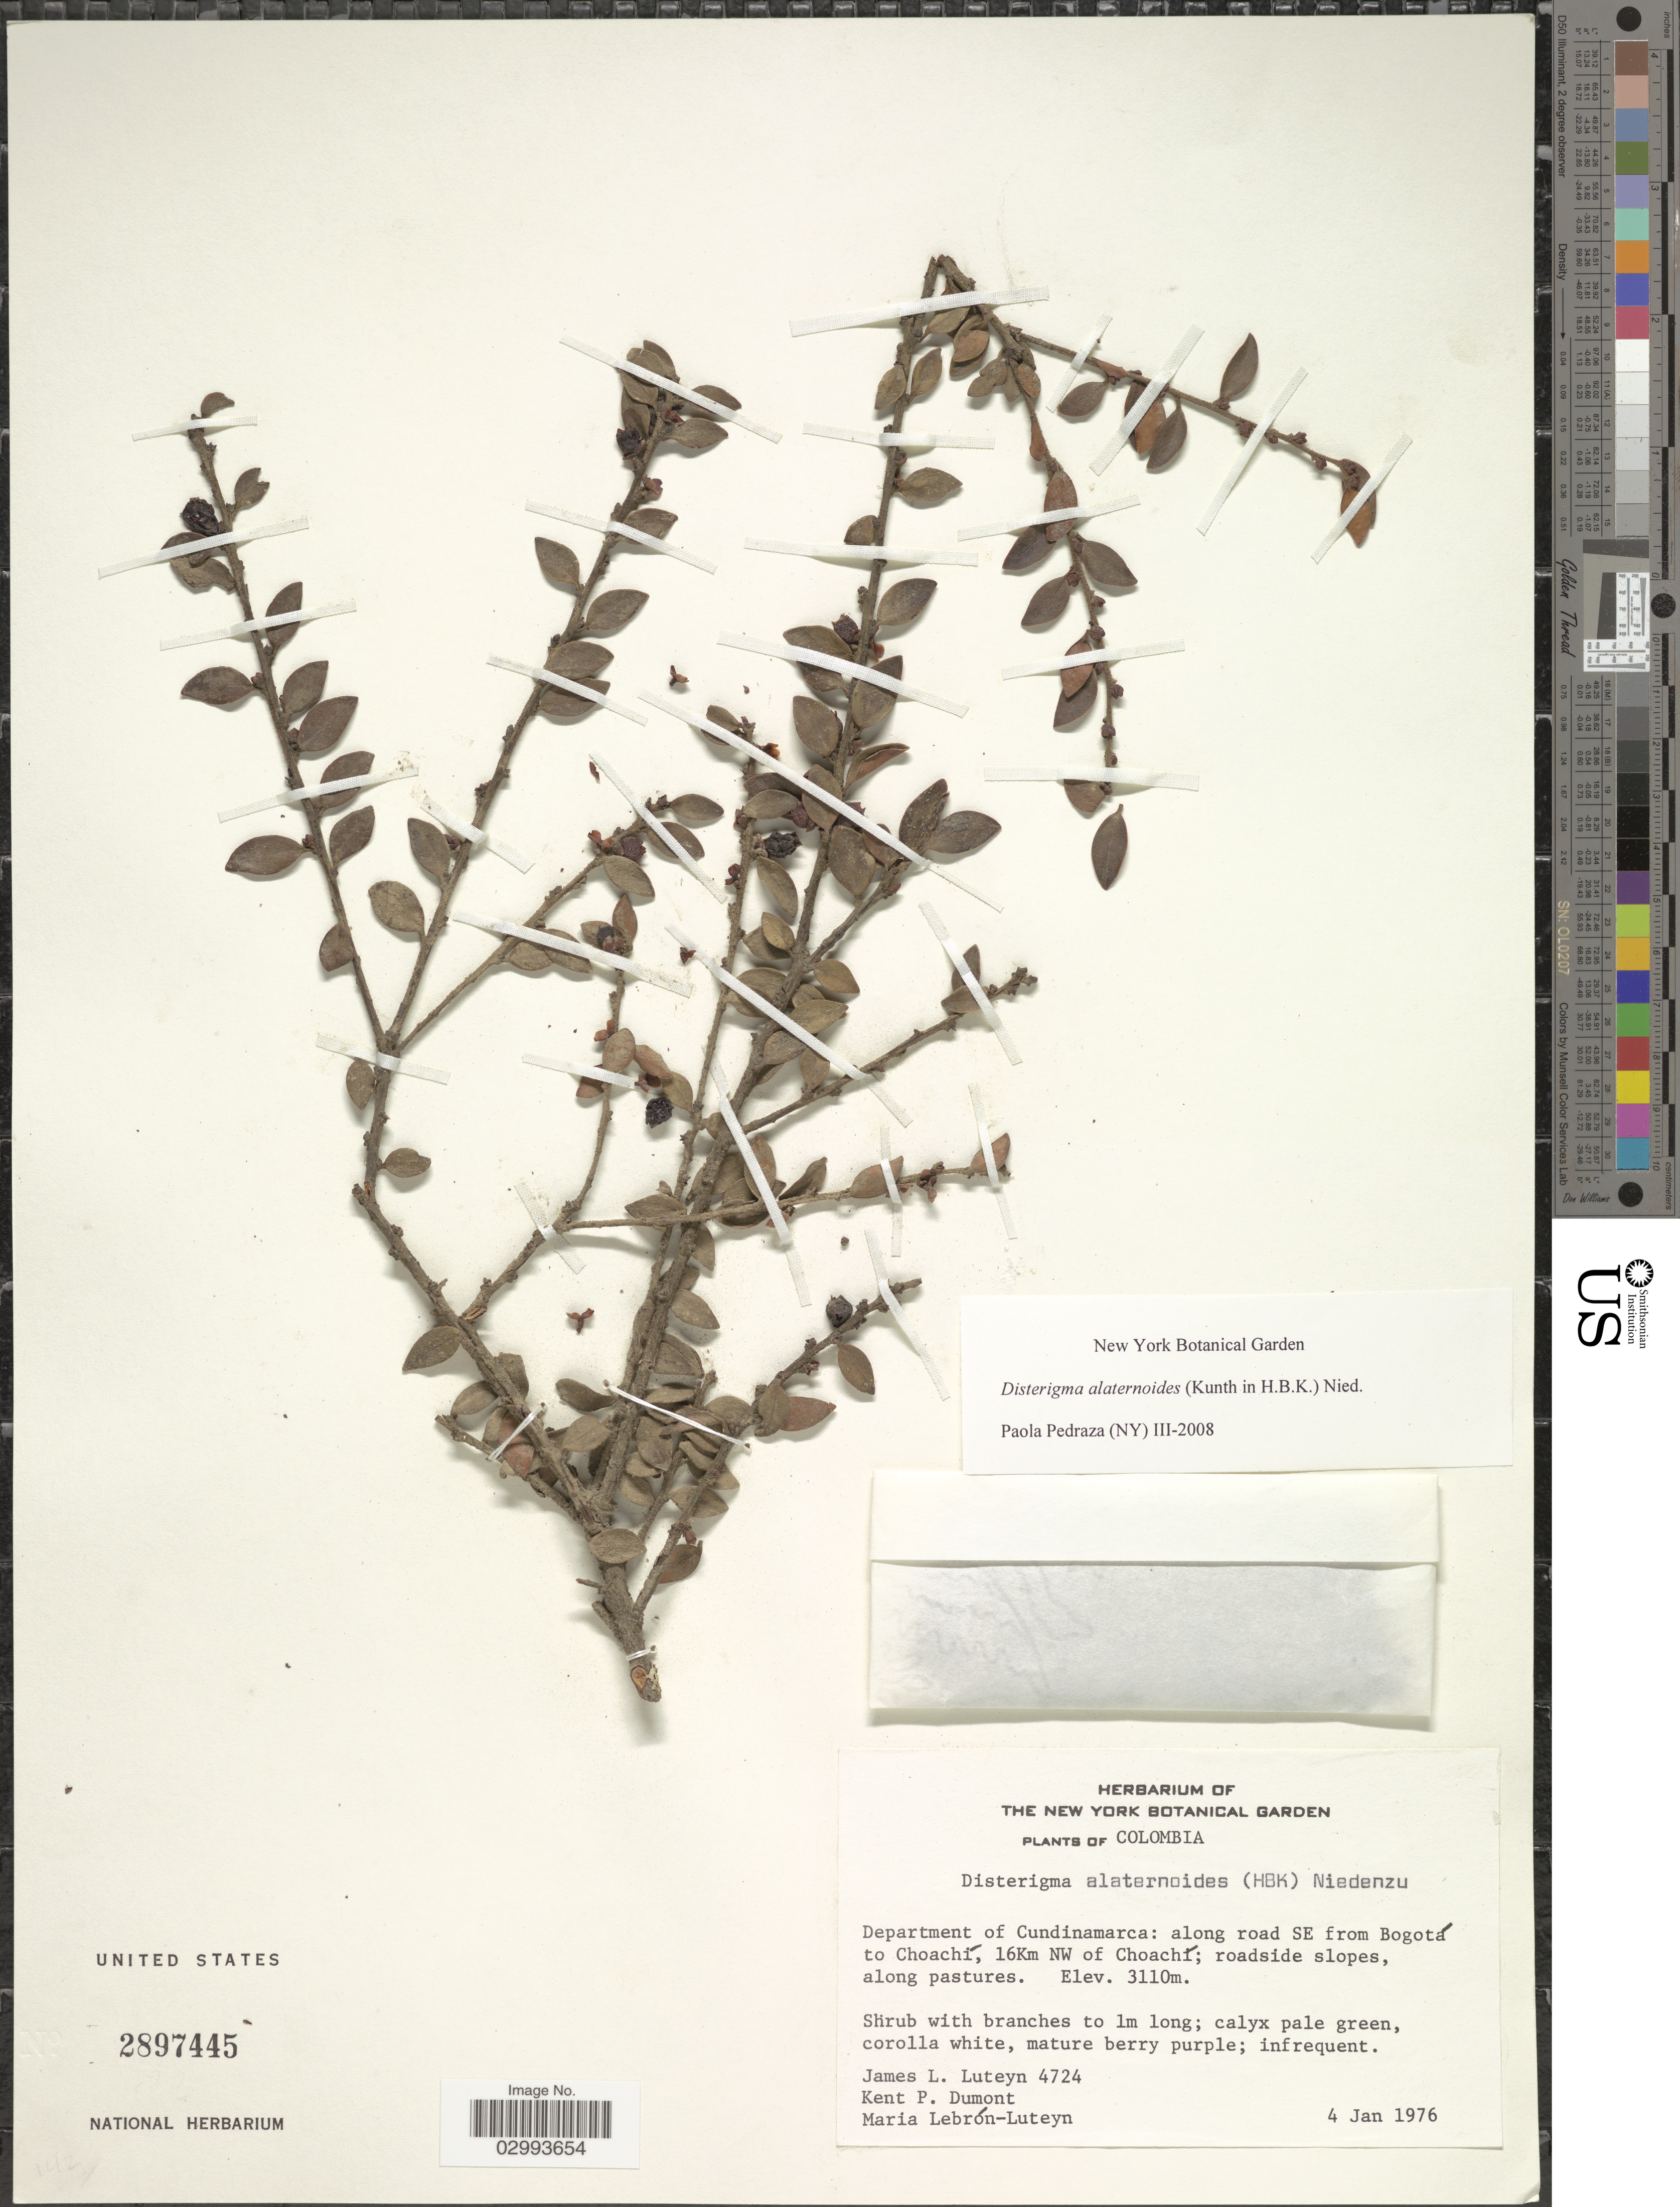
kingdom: Plantae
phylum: Tracheophyta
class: Magnoliopsida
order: Ericales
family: Ericaceae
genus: Disterigma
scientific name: Disterigma alaternoides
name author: (Kunth) Nied.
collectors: J. L. Luteyn, K. P. Dumont & M. L. Lebrón-Luteyn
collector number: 4724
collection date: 1976-01-04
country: Colombia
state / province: Cundinamarca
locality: Department of Cundinamarca: along road SE from Bogotá to Choachí, 16Km NW of Choachí, roadside slopes, along pastures.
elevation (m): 3110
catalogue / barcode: US 2897445